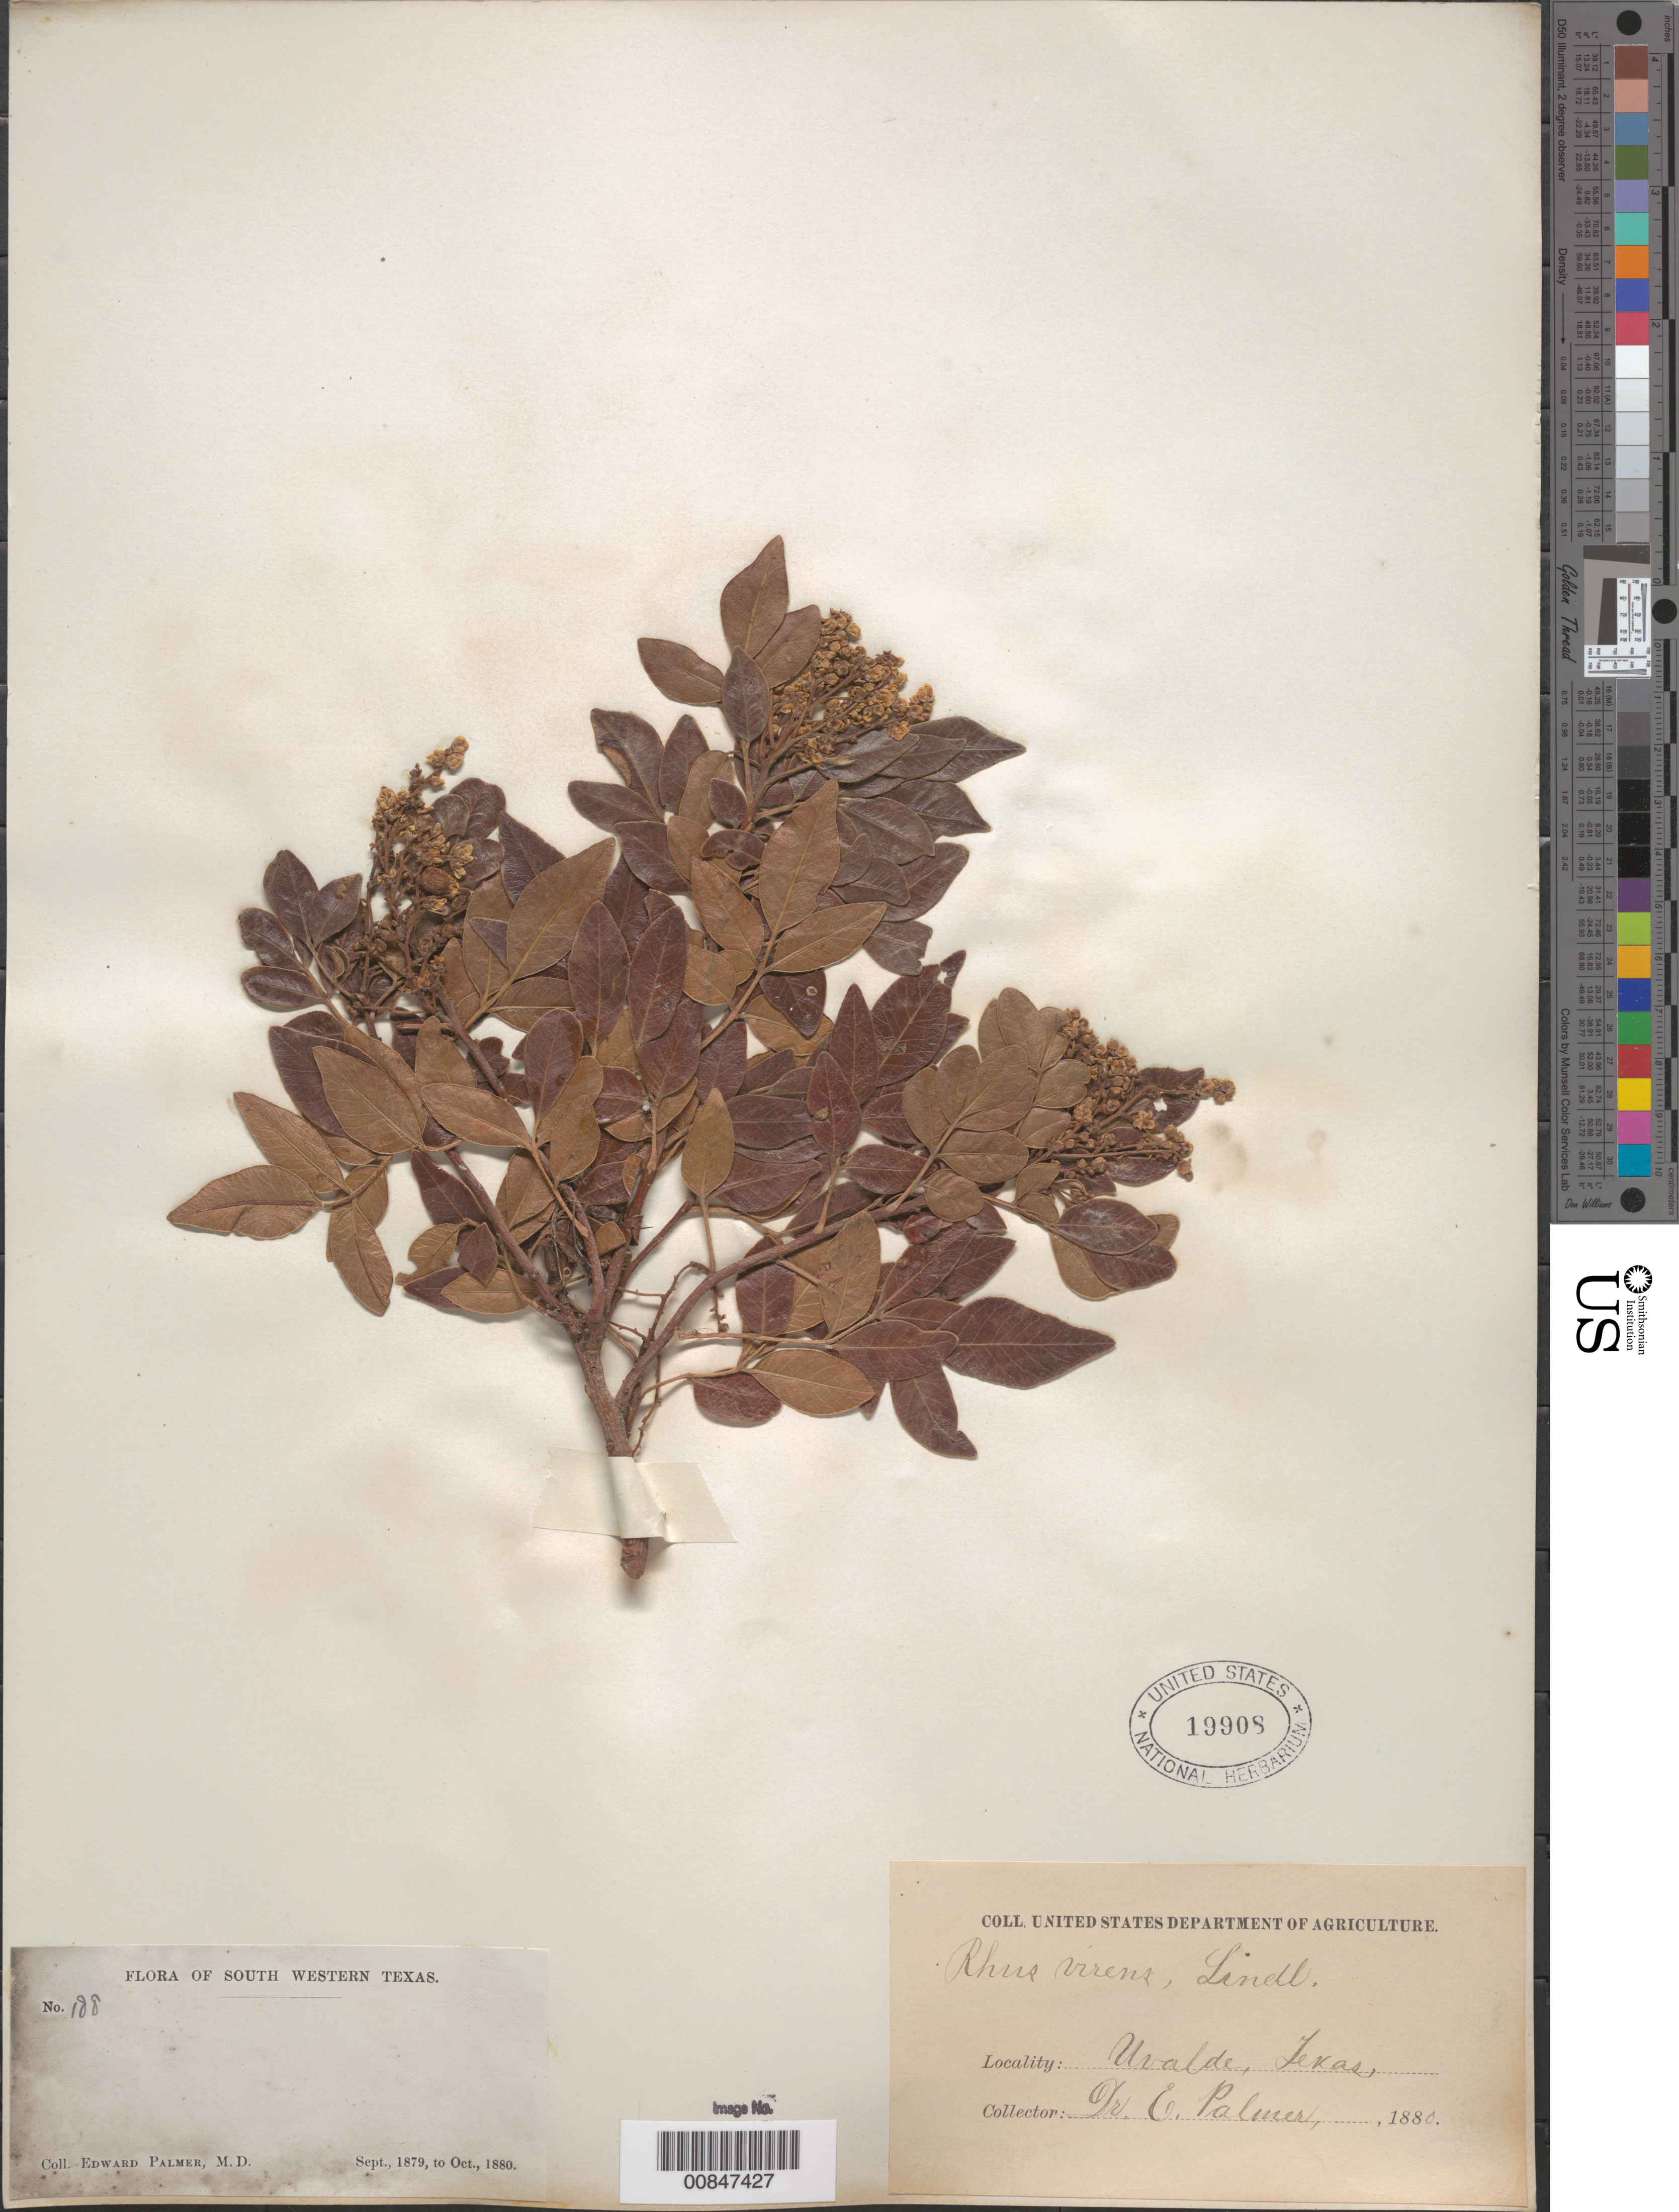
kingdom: Plantae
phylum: Tracheophyta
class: Magnoliopsida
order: Sapindales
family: Anacardiaceae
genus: Rhus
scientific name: Rhus virens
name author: Lindh. ex A. Gray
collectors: E. Palmer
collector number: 188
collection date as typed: Sep 1879 to -- Oct 1880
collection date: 1879-09/1880-10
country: United States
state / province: Texas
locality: Uvalde, Texas.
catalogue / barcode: US 19908